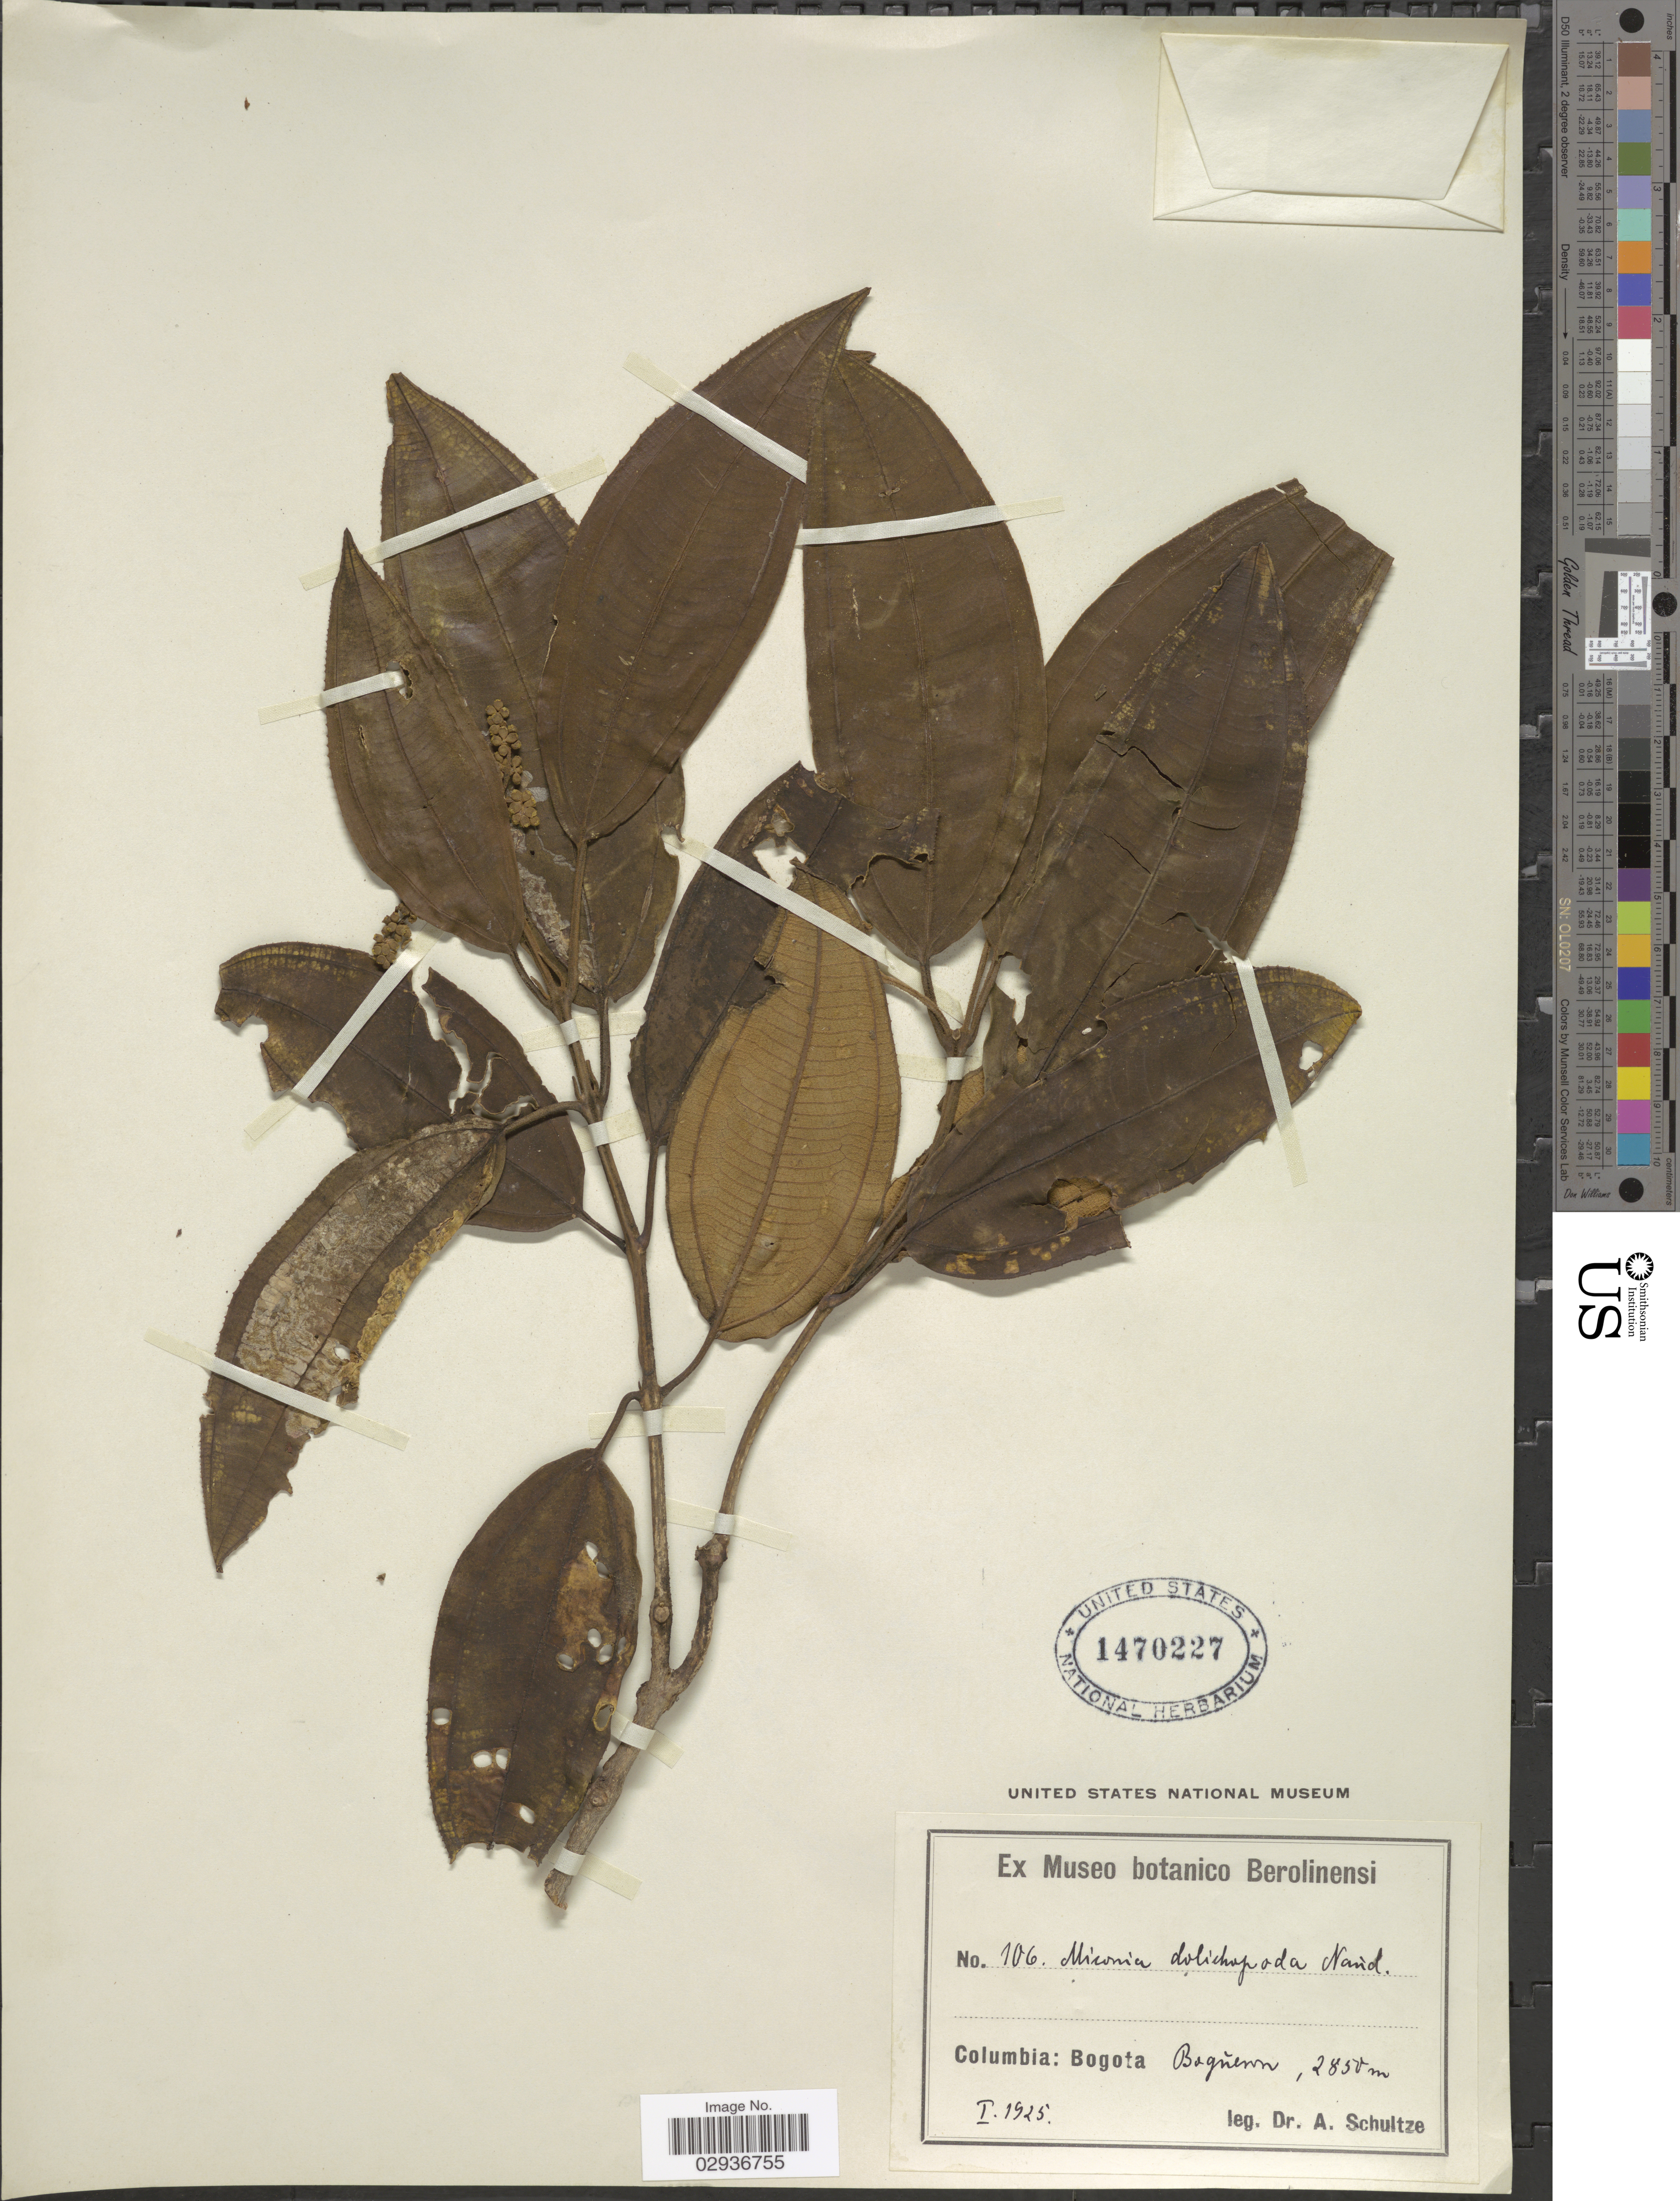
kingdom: Plantae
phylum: Tracheophyta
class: Magnoliopsida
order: Myrtales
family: Melastomataceae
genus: Miconia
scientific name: Miconia biappendiculata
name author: (Naudin) L. Uribe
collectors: A. Schultze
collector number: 106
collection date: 1925-01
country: Colombia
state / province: Bogota D.C.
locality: Bogota. Boqueron.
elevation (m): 2850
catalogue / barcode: US 1470227